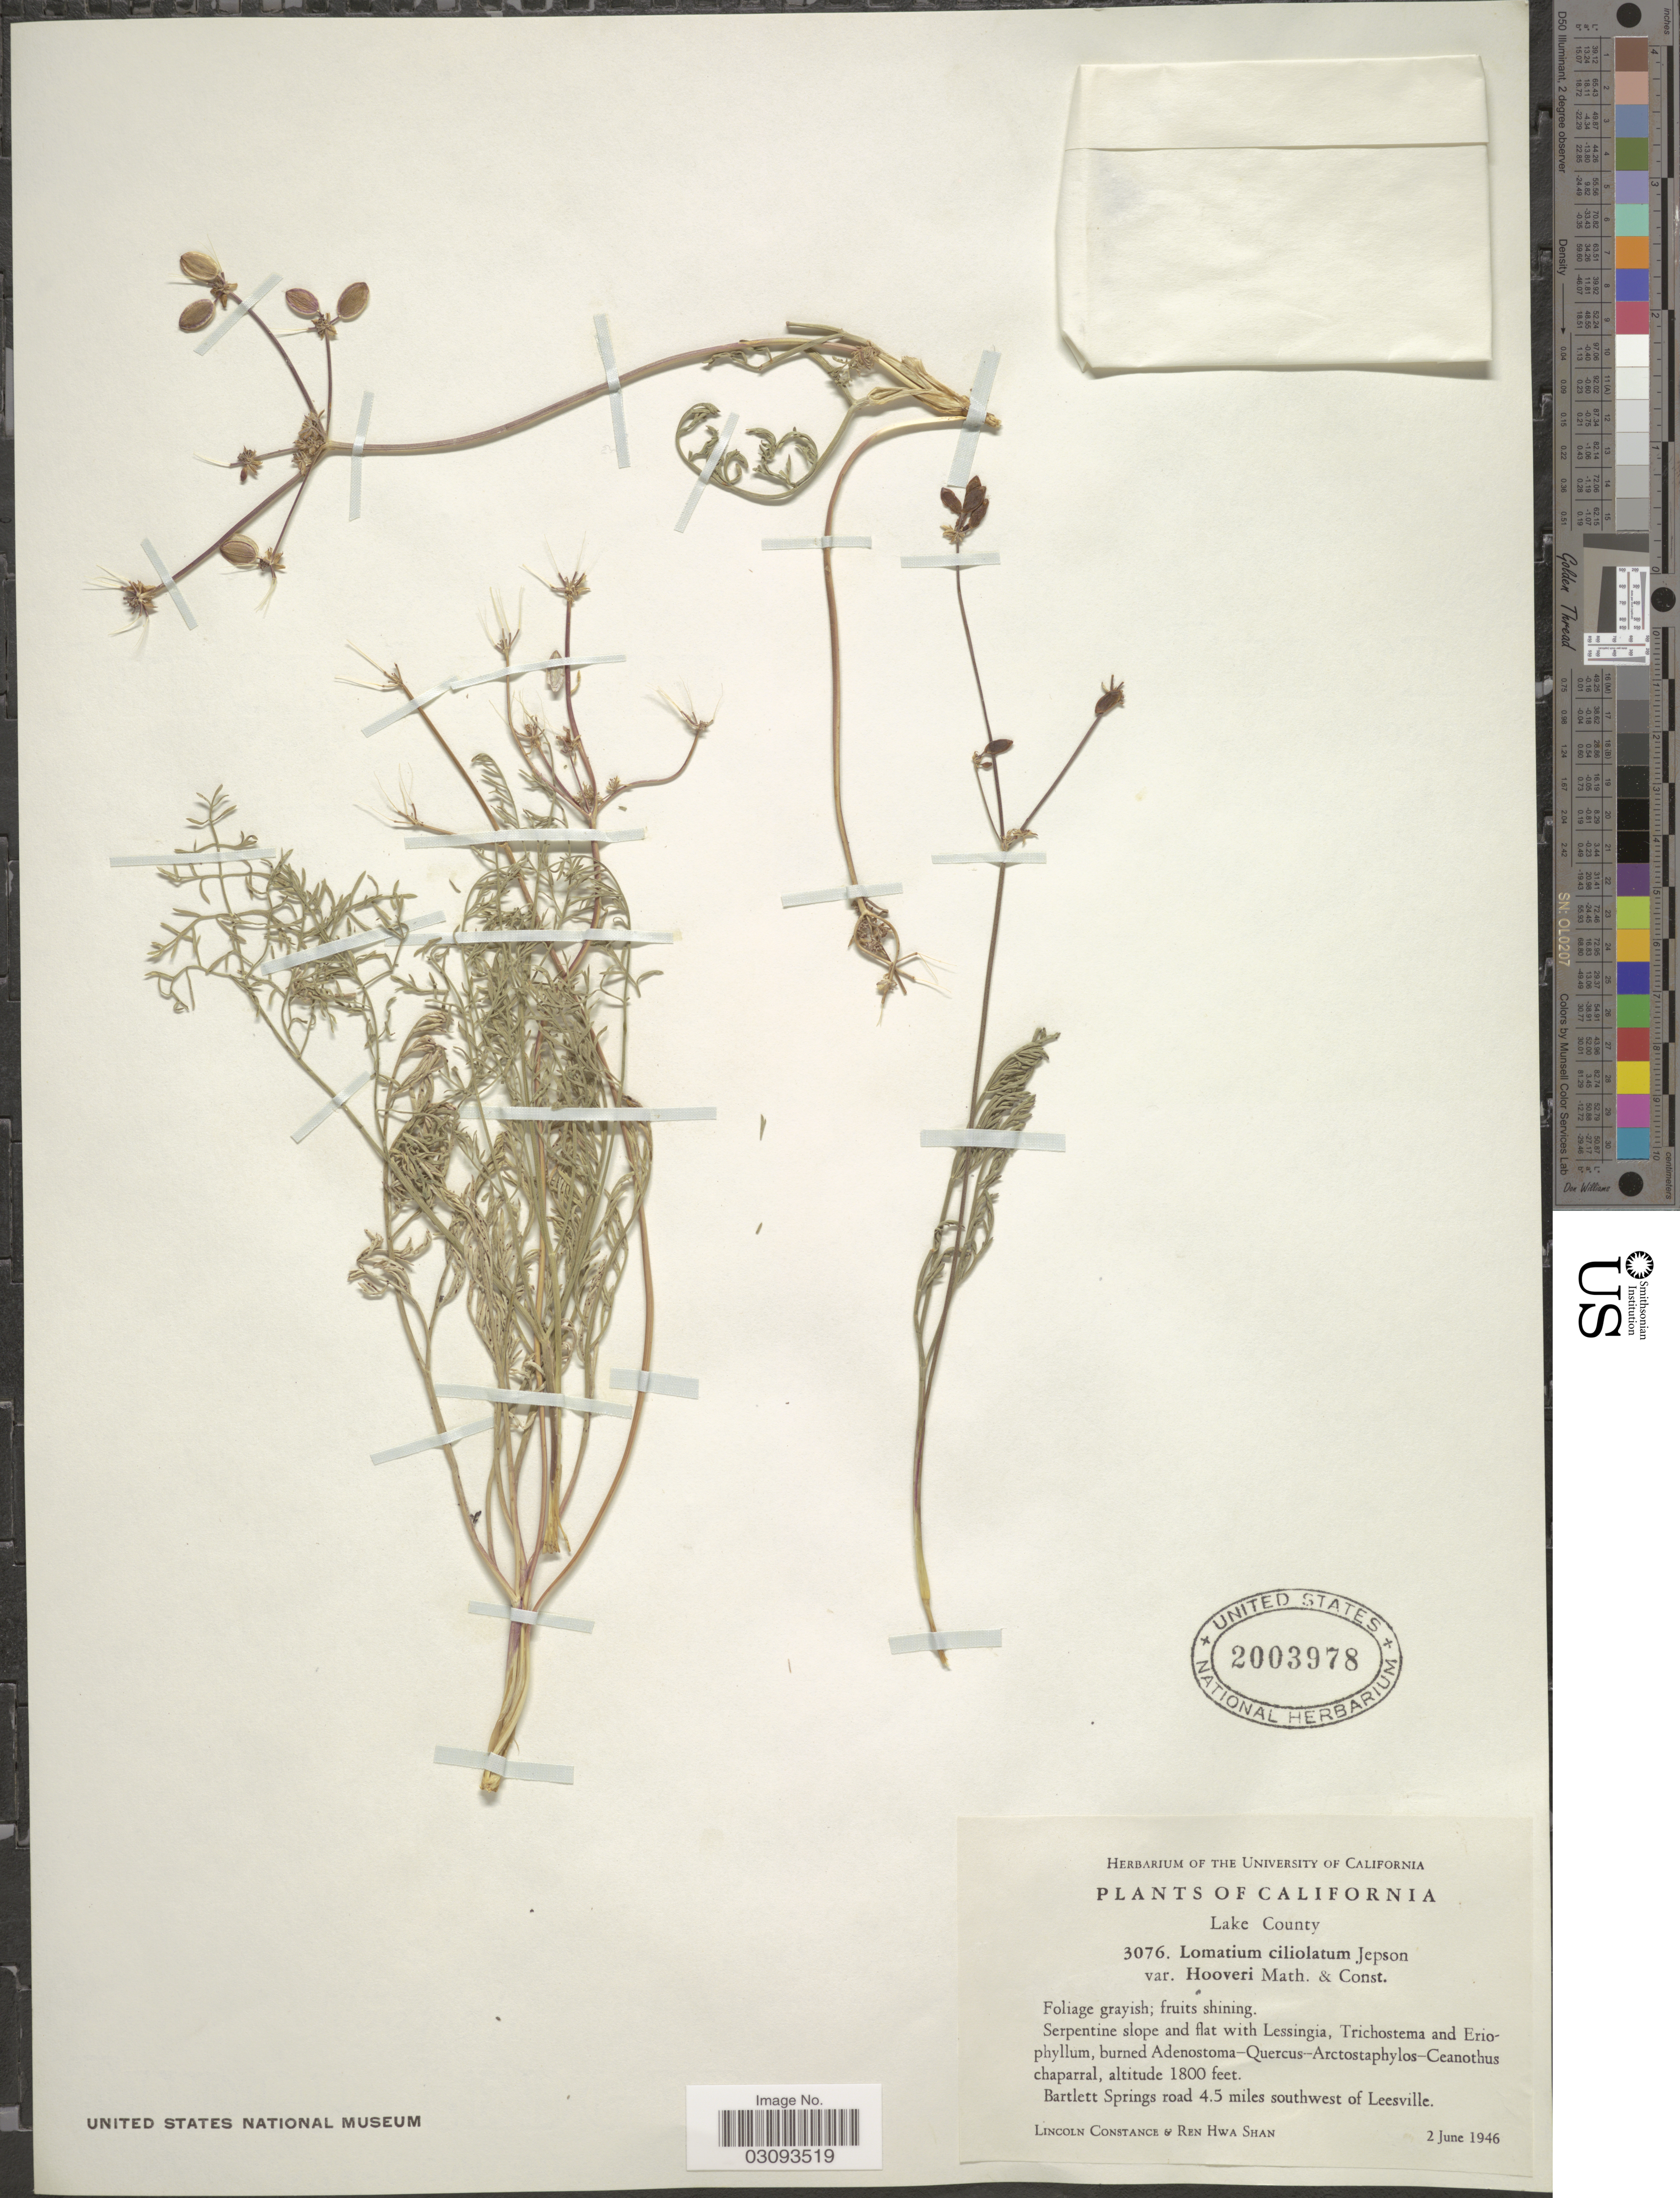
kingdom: Plantae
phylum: Tracheophyta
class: Magnoliopsida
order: Apiales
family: Apiaceae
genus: Lomatium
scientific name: Lomatium ciliolatum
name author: Jeps.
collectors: L. Constance & R. Shan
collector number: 3076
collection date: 1946-06-02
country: United States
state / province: California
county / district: Lake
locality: Lake County. Bartlett Springs road 4.5 miles southwest of Leesville.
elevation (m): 549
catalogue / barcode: US 2003978